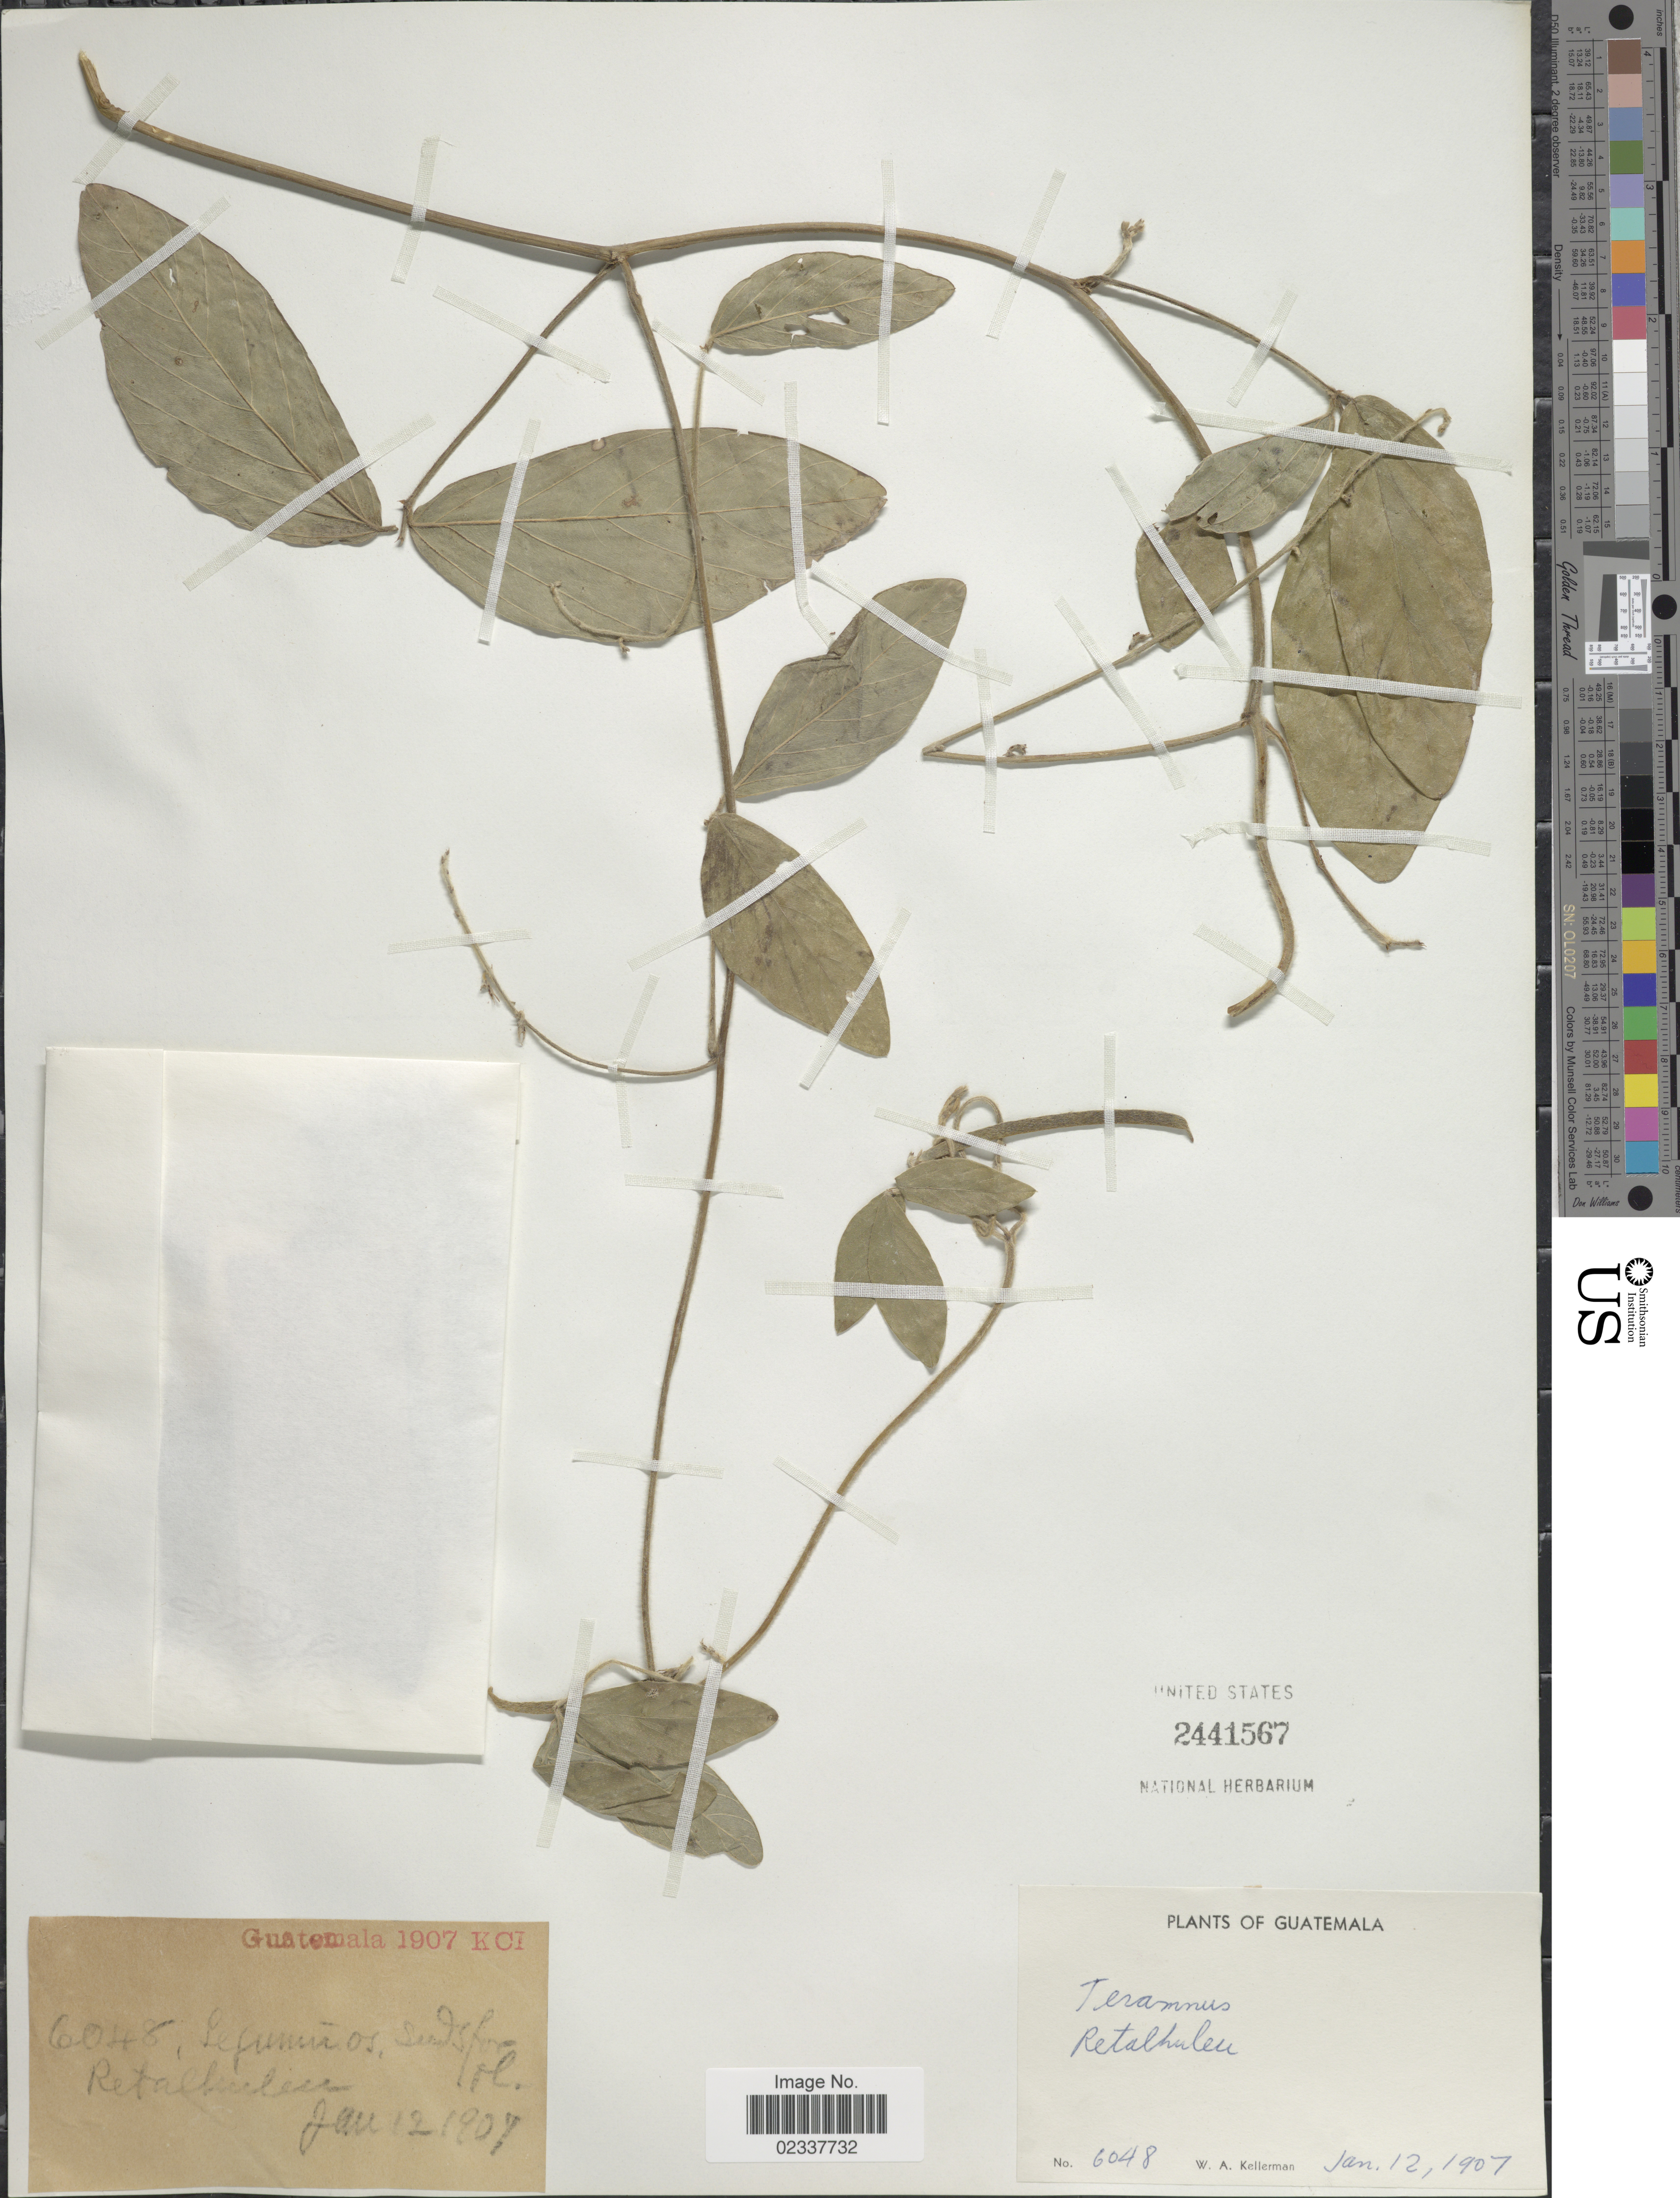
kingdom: Plantae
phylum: Tracheophyta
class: Magnoliopsida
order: Fabales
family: Fabaceae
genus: Teramnus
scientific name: Teramnus uncinatus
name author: (L.) Sw.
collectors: W. Kellerman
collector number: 6048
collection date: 1907-01-12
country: Guatemala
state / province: Retalhuleu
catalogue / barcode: US 2441567